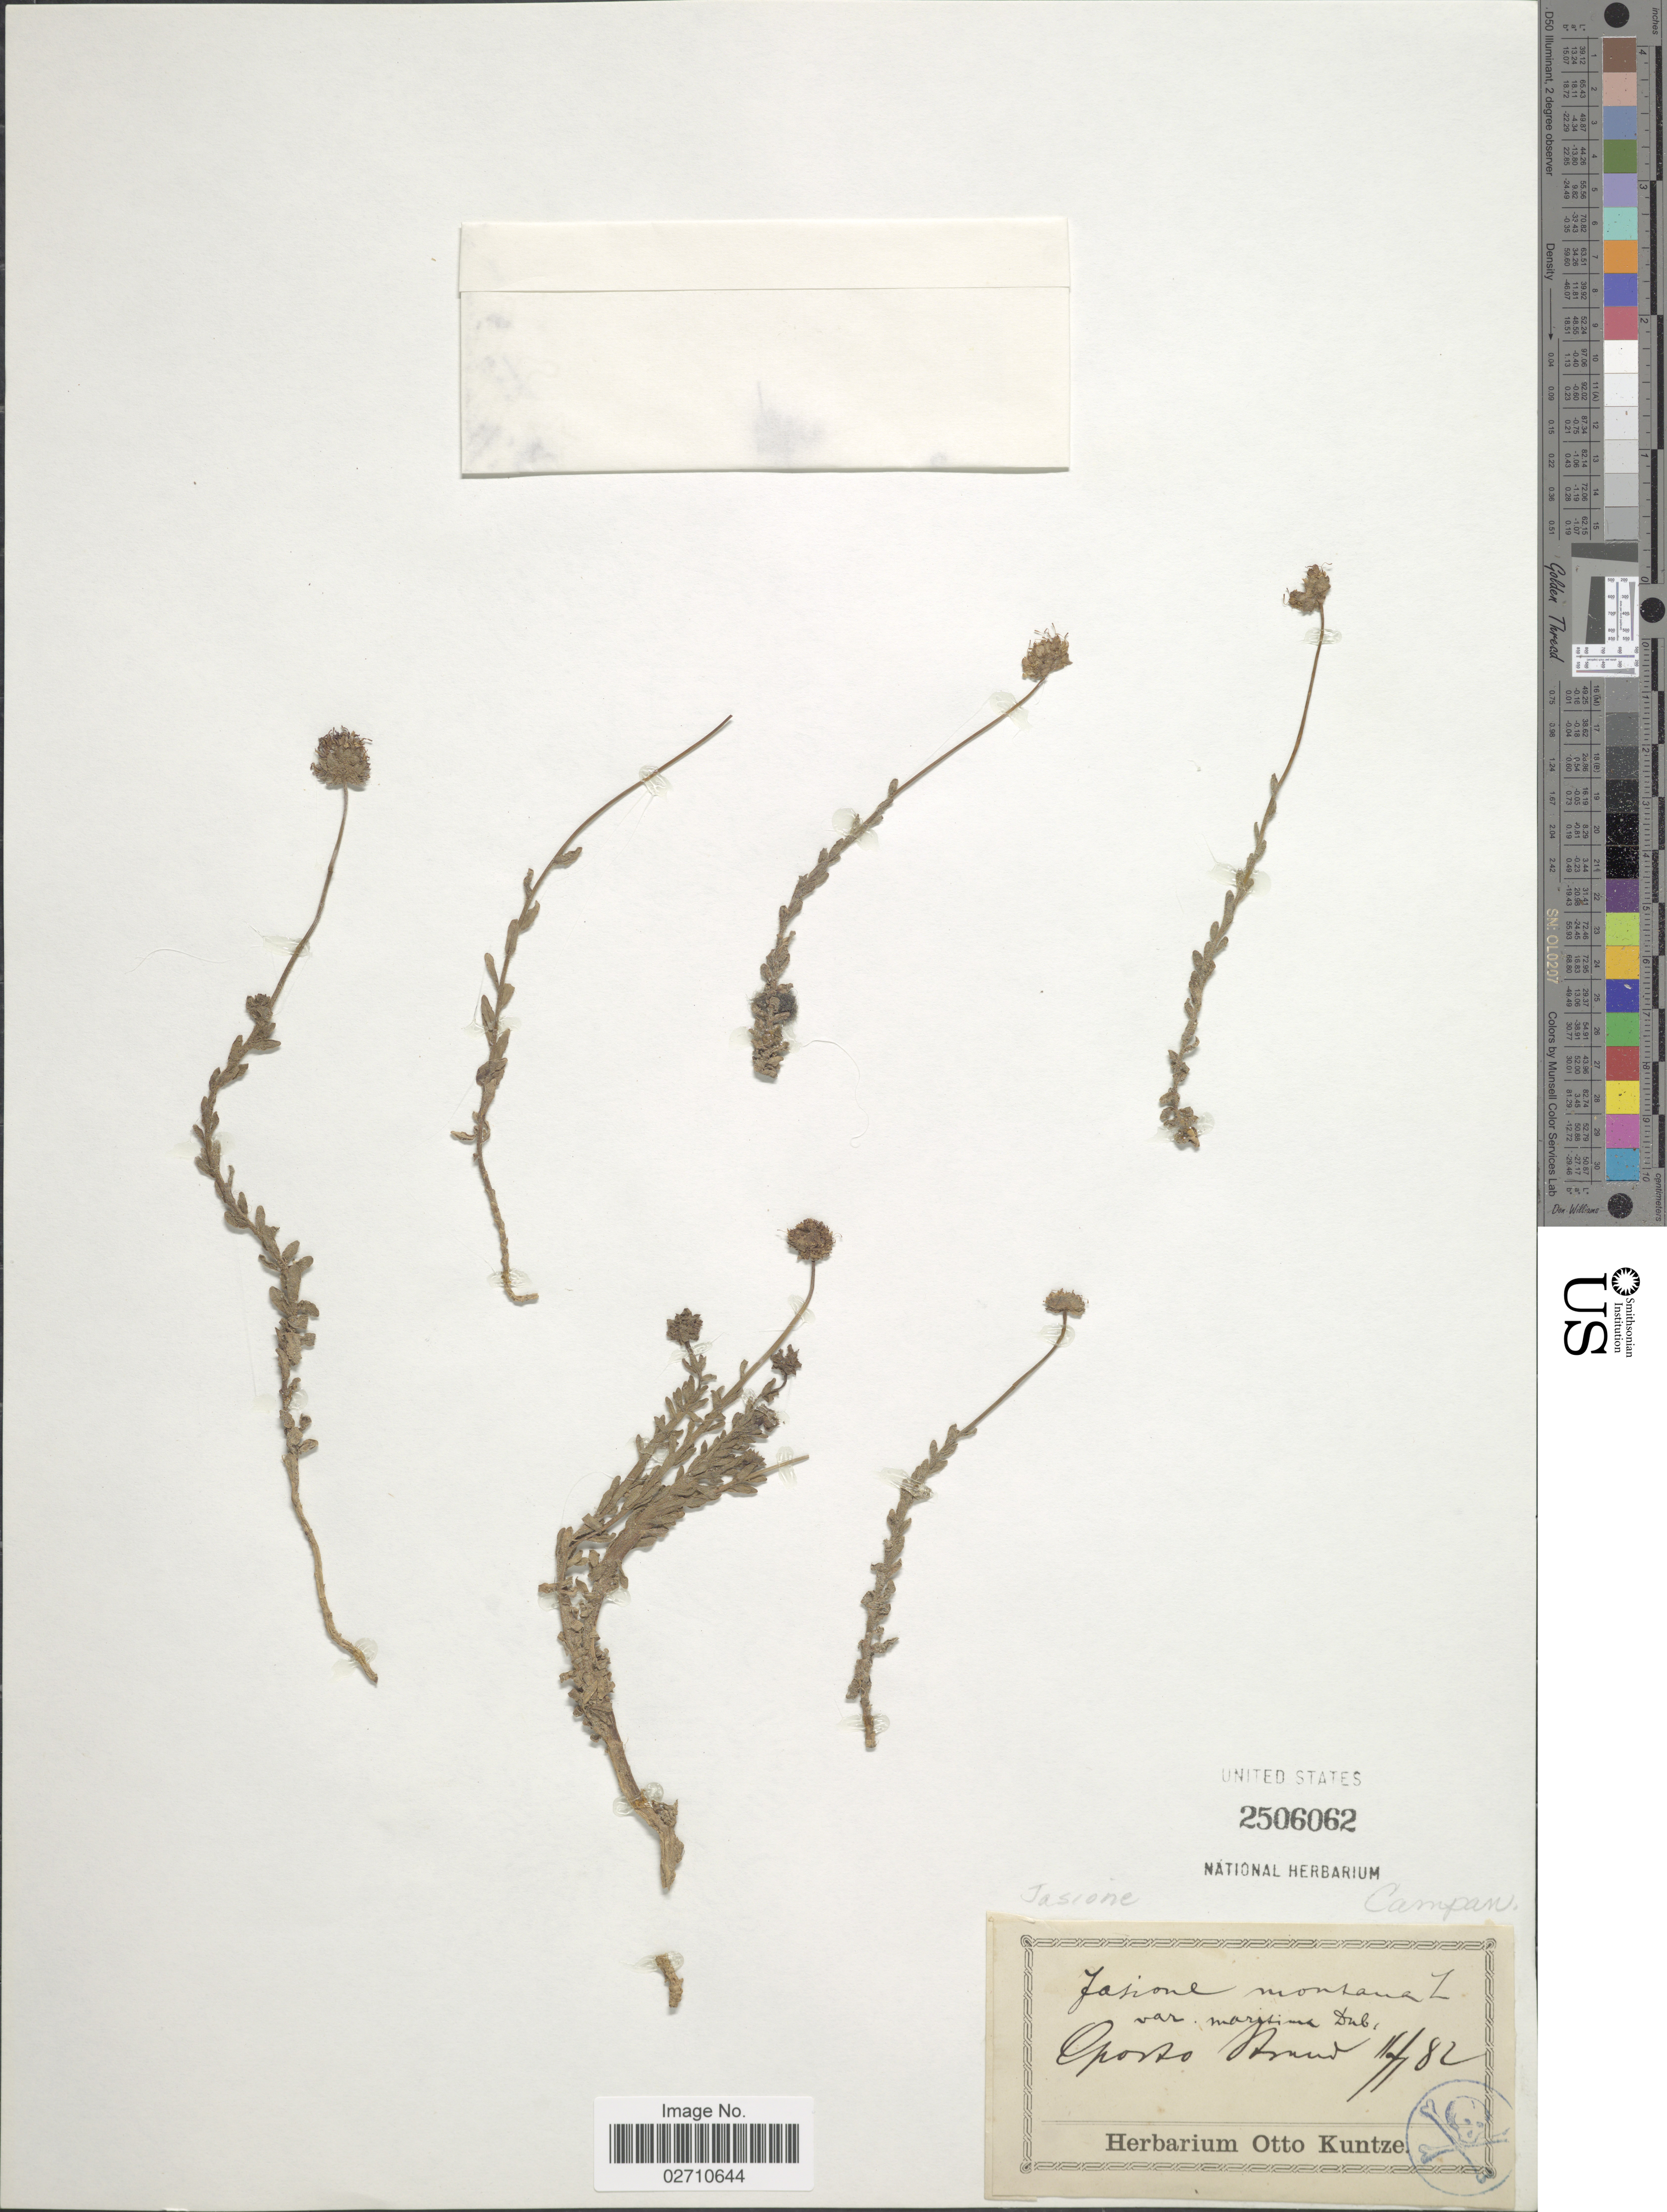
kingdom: Plantae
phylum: Tracheophyta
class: Magnoliopsida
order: Asterales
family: Campanulaceae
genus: Jasione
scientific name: Jasione montana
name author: L.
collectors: ex herb. Otto Kuntze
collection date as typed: Transcribed d/m/y: 11/7/82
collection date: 1882-07-11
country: Portugal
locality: Oporto Brand [interpreted]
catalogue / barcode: US 2506062